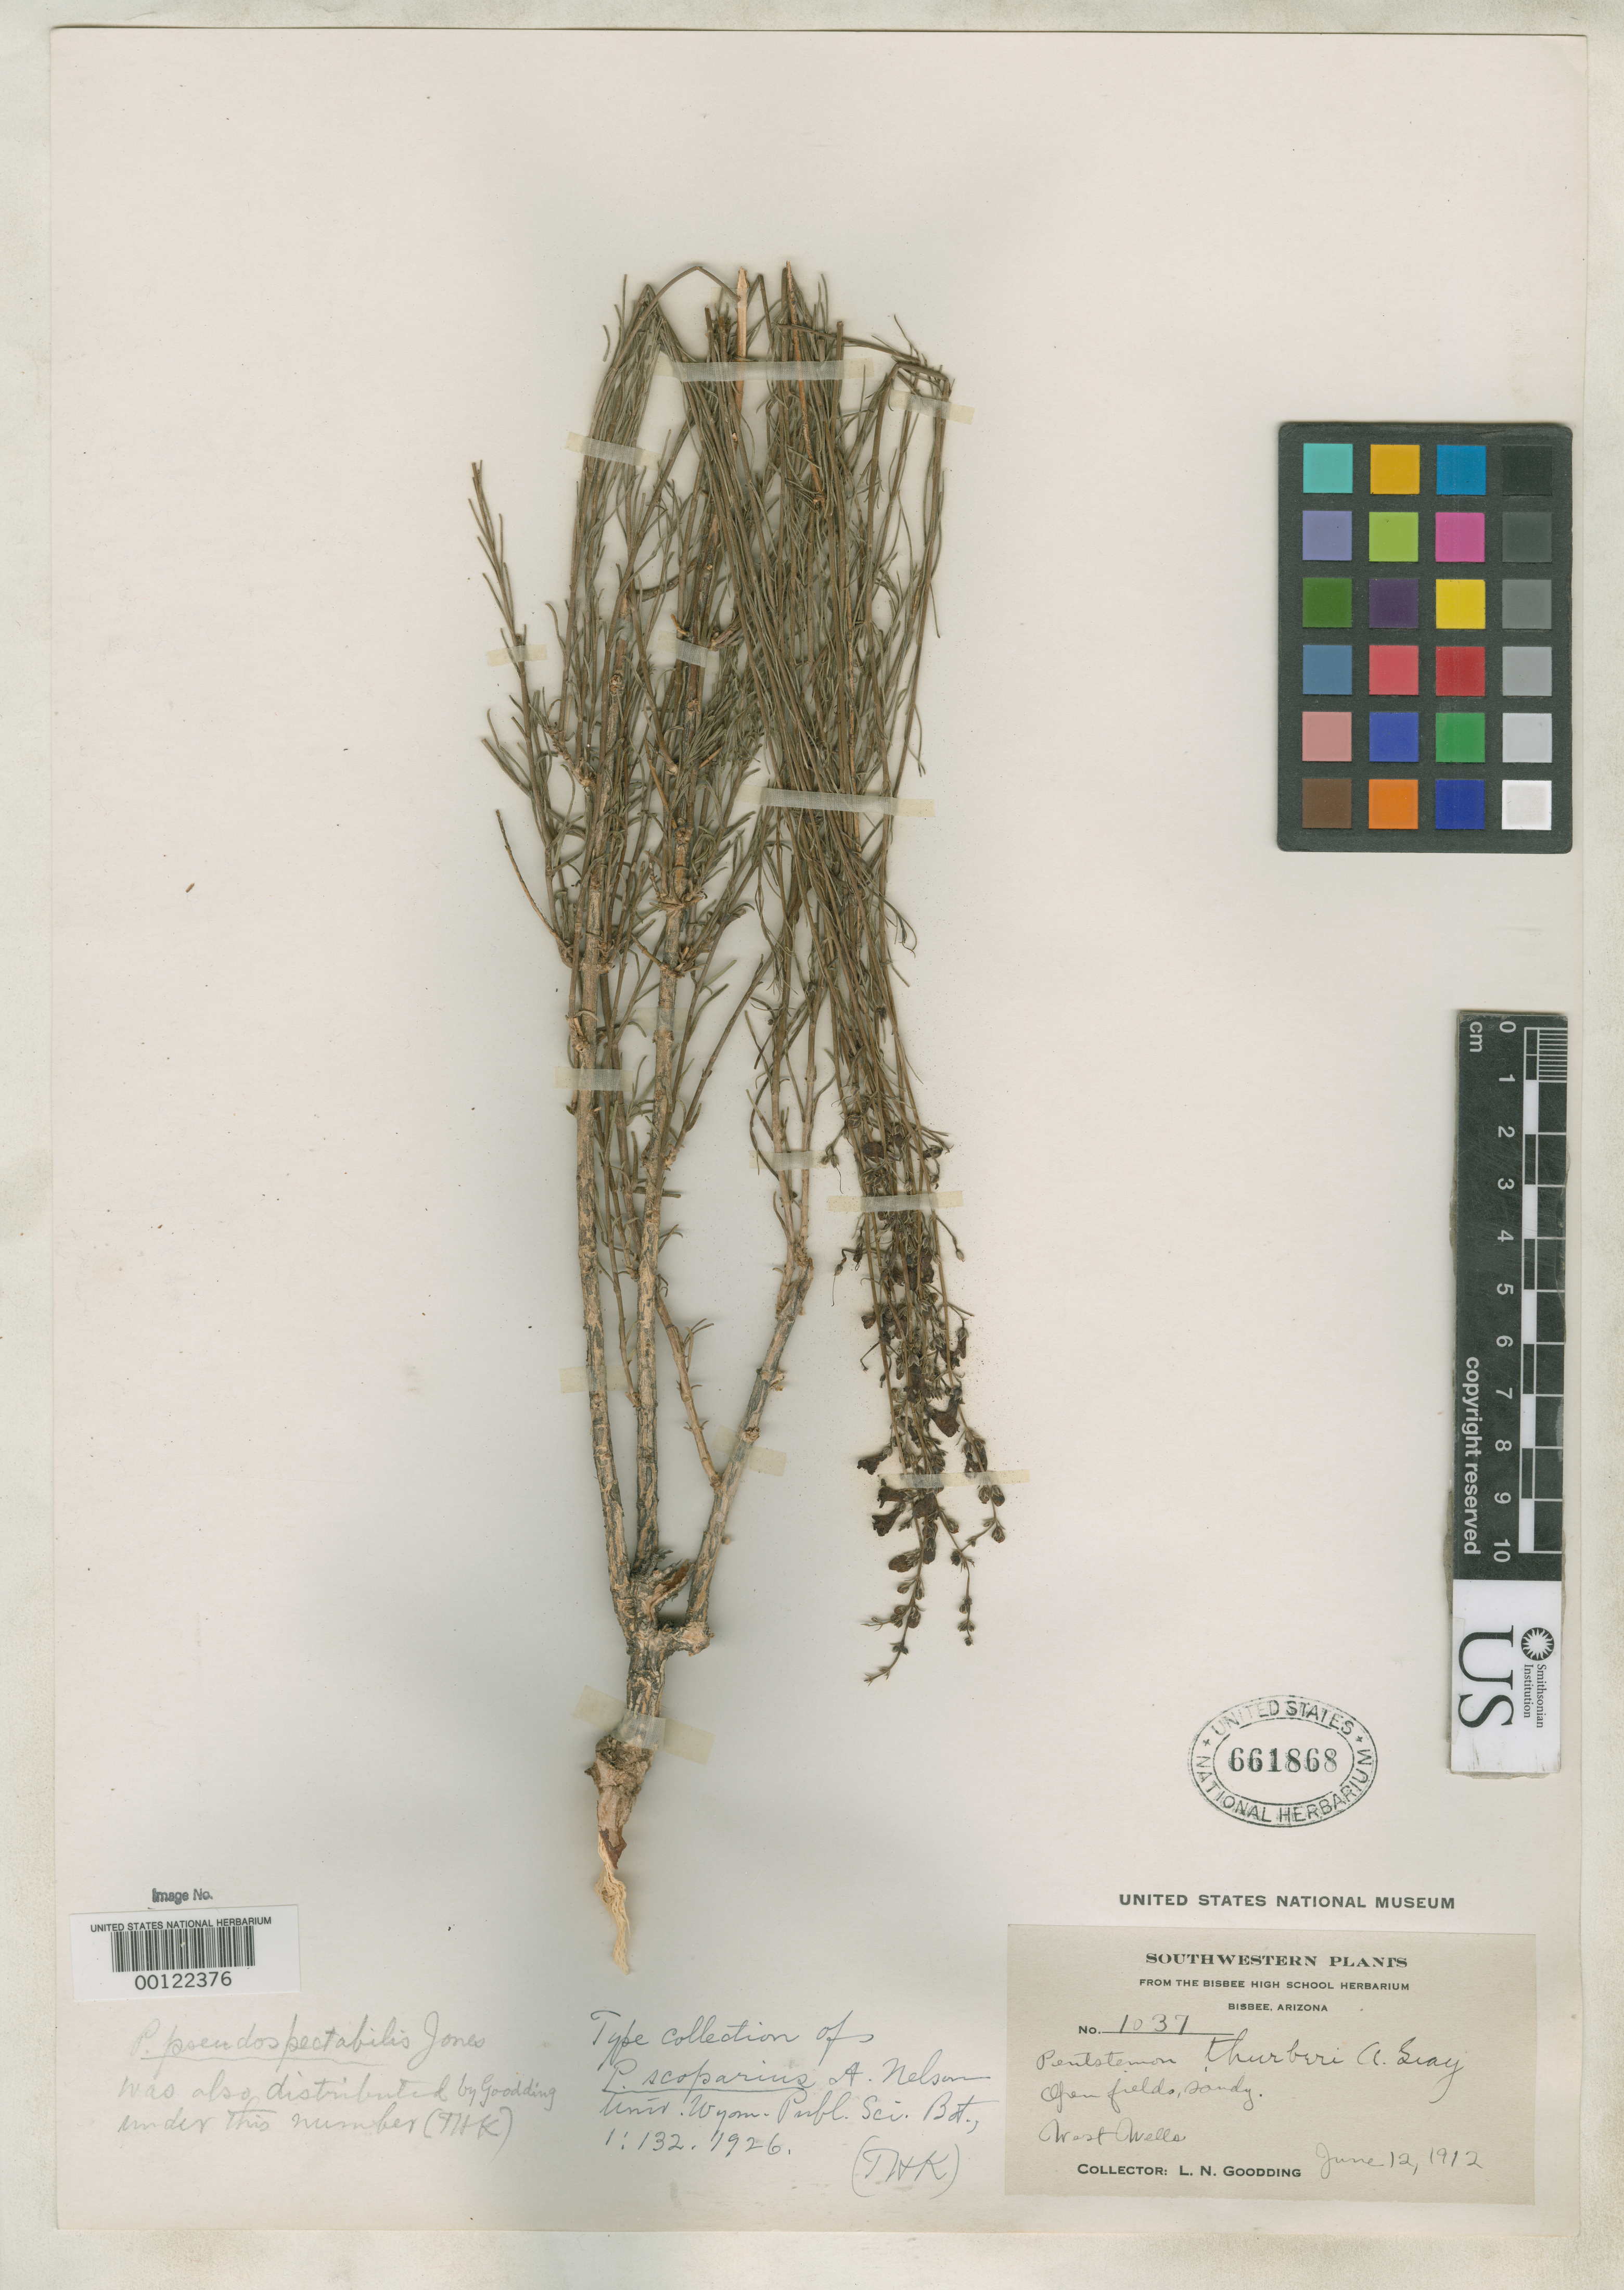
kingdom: Plantae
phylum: Tracheophyta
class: Magnoliopsida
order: Lamiales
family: Plantaginaceae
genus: Penstemon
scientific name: Penstemon scoparius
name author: A. Nelson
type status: Isotype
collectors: L. N. Goodding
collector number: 1037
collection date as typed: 12 Jun 1912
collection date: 1912-06-12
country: United States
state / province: Arizona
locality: West Wells.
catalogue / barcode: US 661868